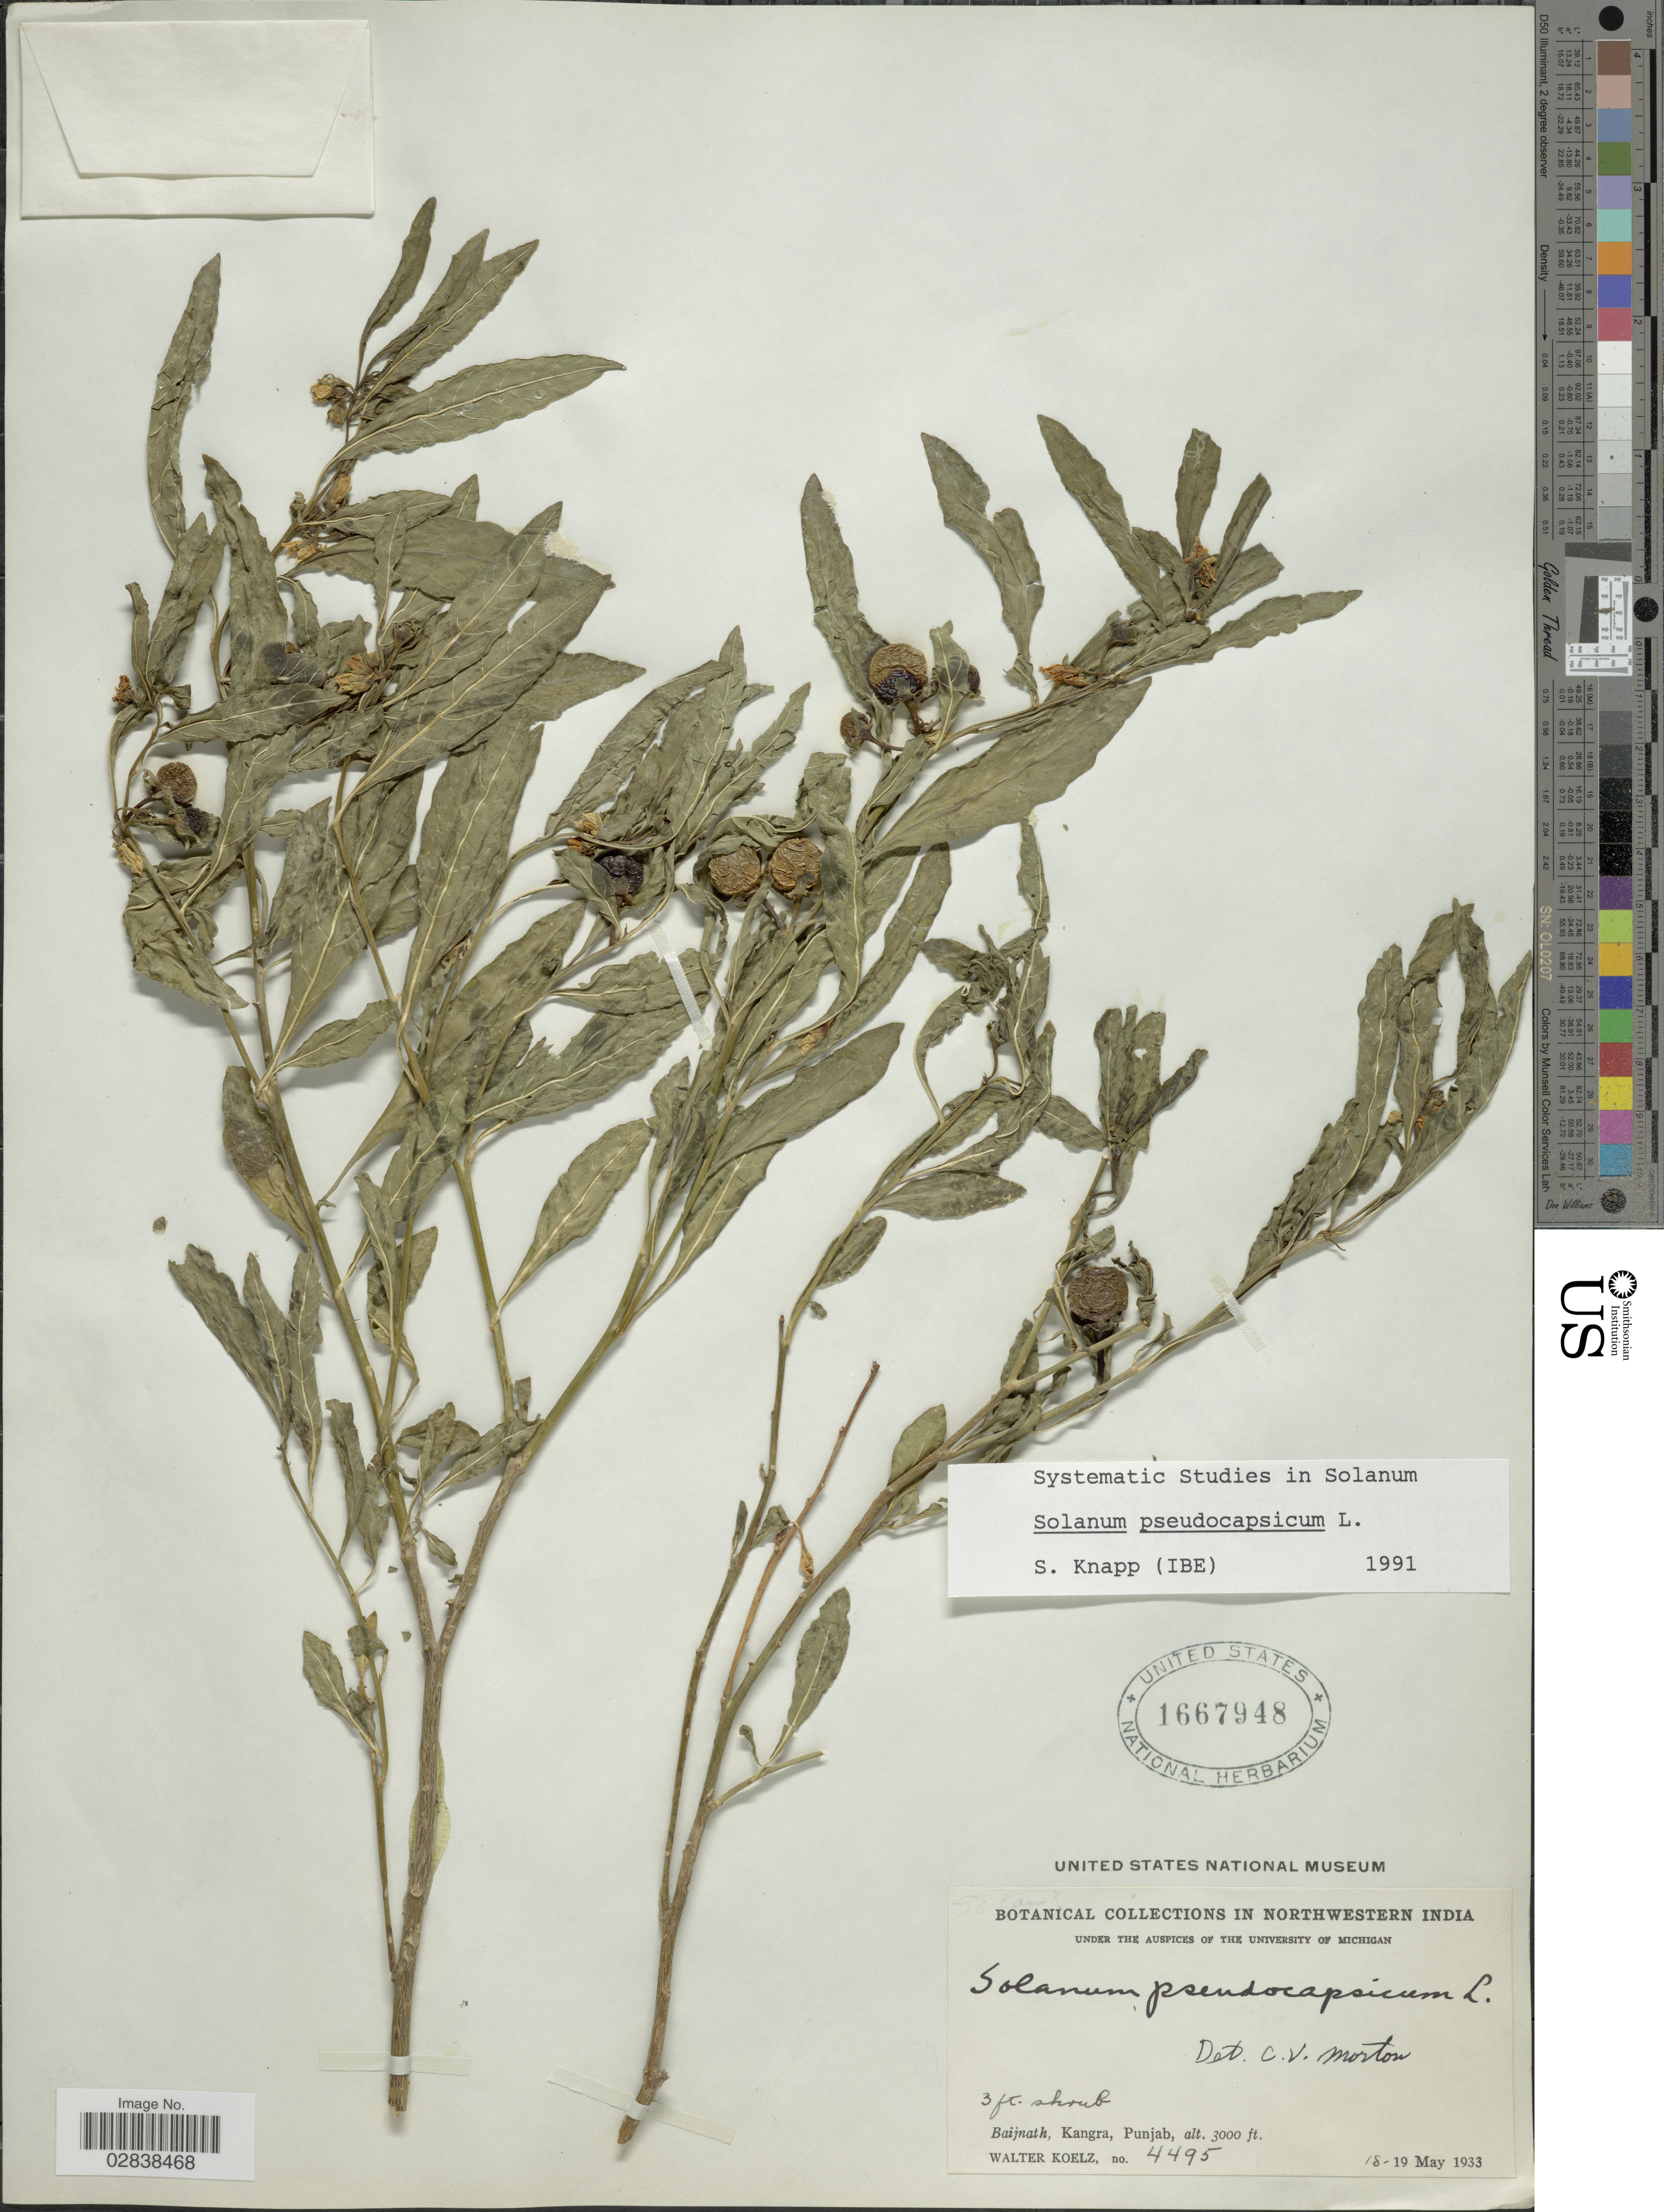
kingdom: Plantae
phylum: Tracheophyta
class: Magnoliopsida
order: Solanales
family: Solanaceae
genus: Solanum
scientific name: Solanum pseudocapsicum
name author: L.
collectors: W. N. Koelz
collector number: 4495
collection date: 1933-05-18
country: India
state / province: Punjab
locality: Northwestern India, Baijnath, Kangra, Punjab.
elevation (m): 914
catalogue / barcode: US 1667948